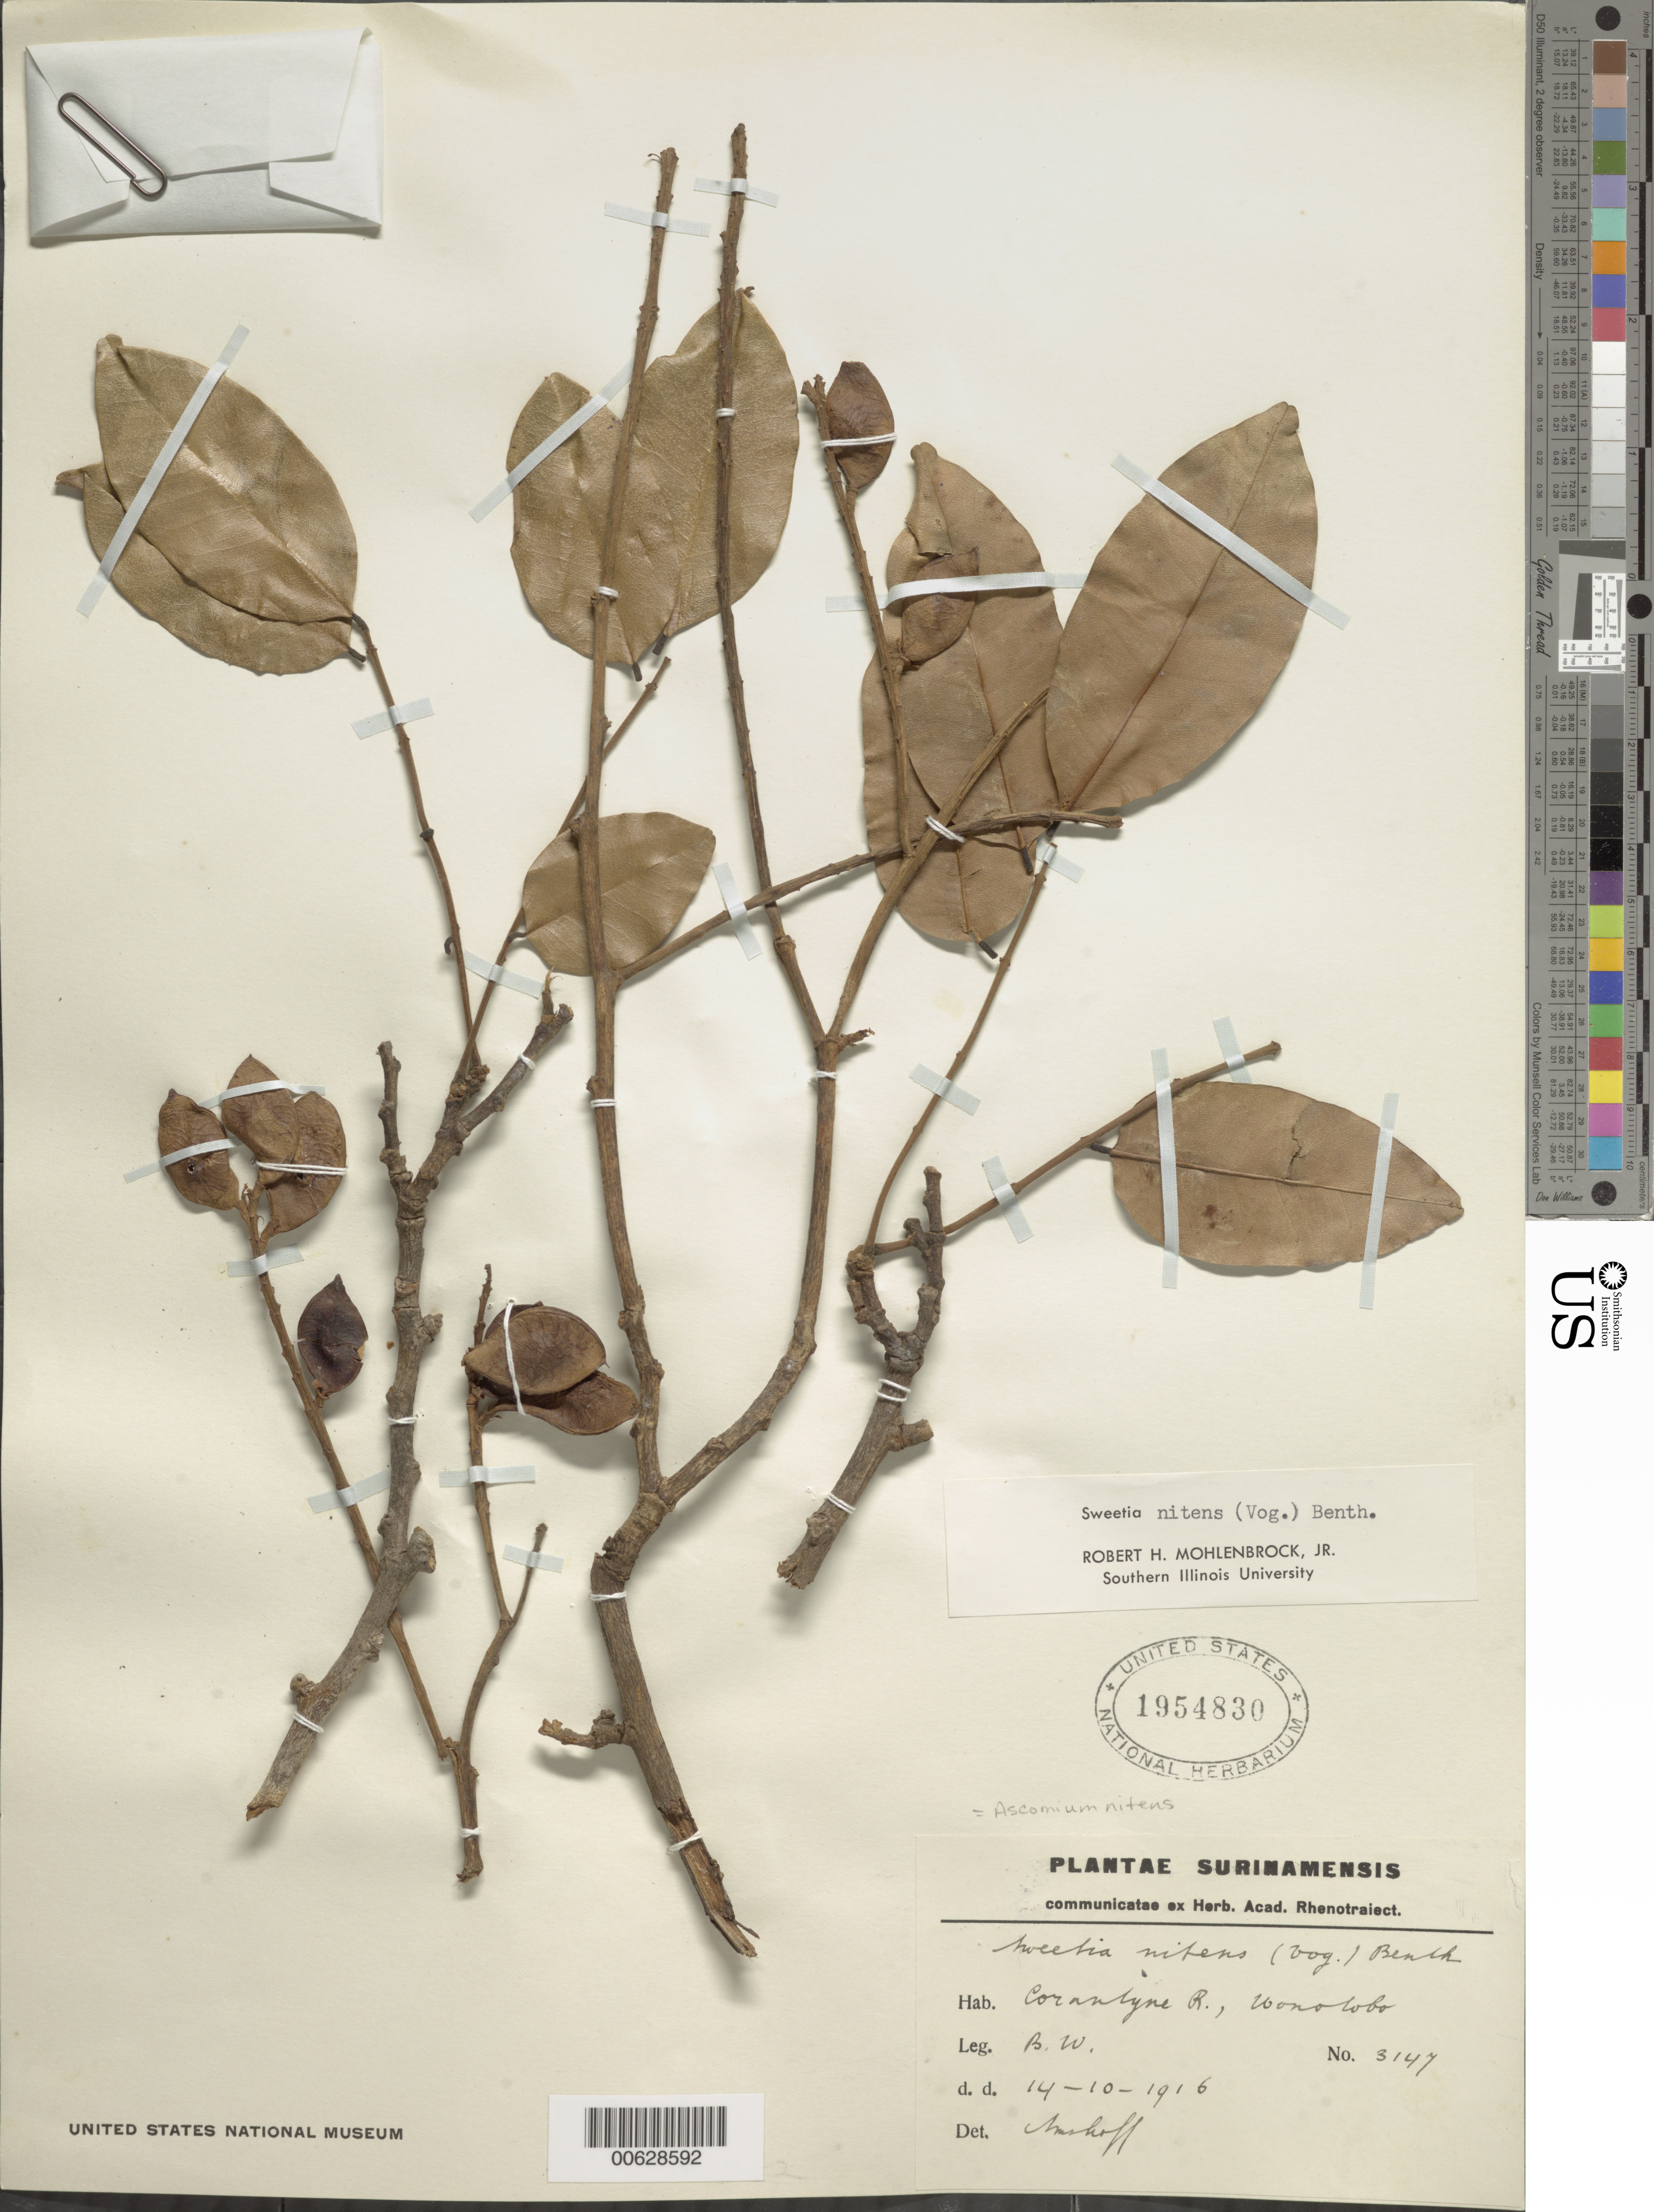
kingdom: Plantae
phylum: Tracheophyta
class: Magnoliopsida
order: Fabales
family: Fabaceae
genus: Acosmium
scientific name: Acosmium nitens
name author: (Vogel) Yakovlev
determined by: Amshoff, G. J. H.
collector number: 3147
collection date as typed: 14-Oct-16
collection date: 1916-10-14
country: Suriname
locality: Wonotobo, near, Corantyne R.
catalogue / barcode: US 1954830